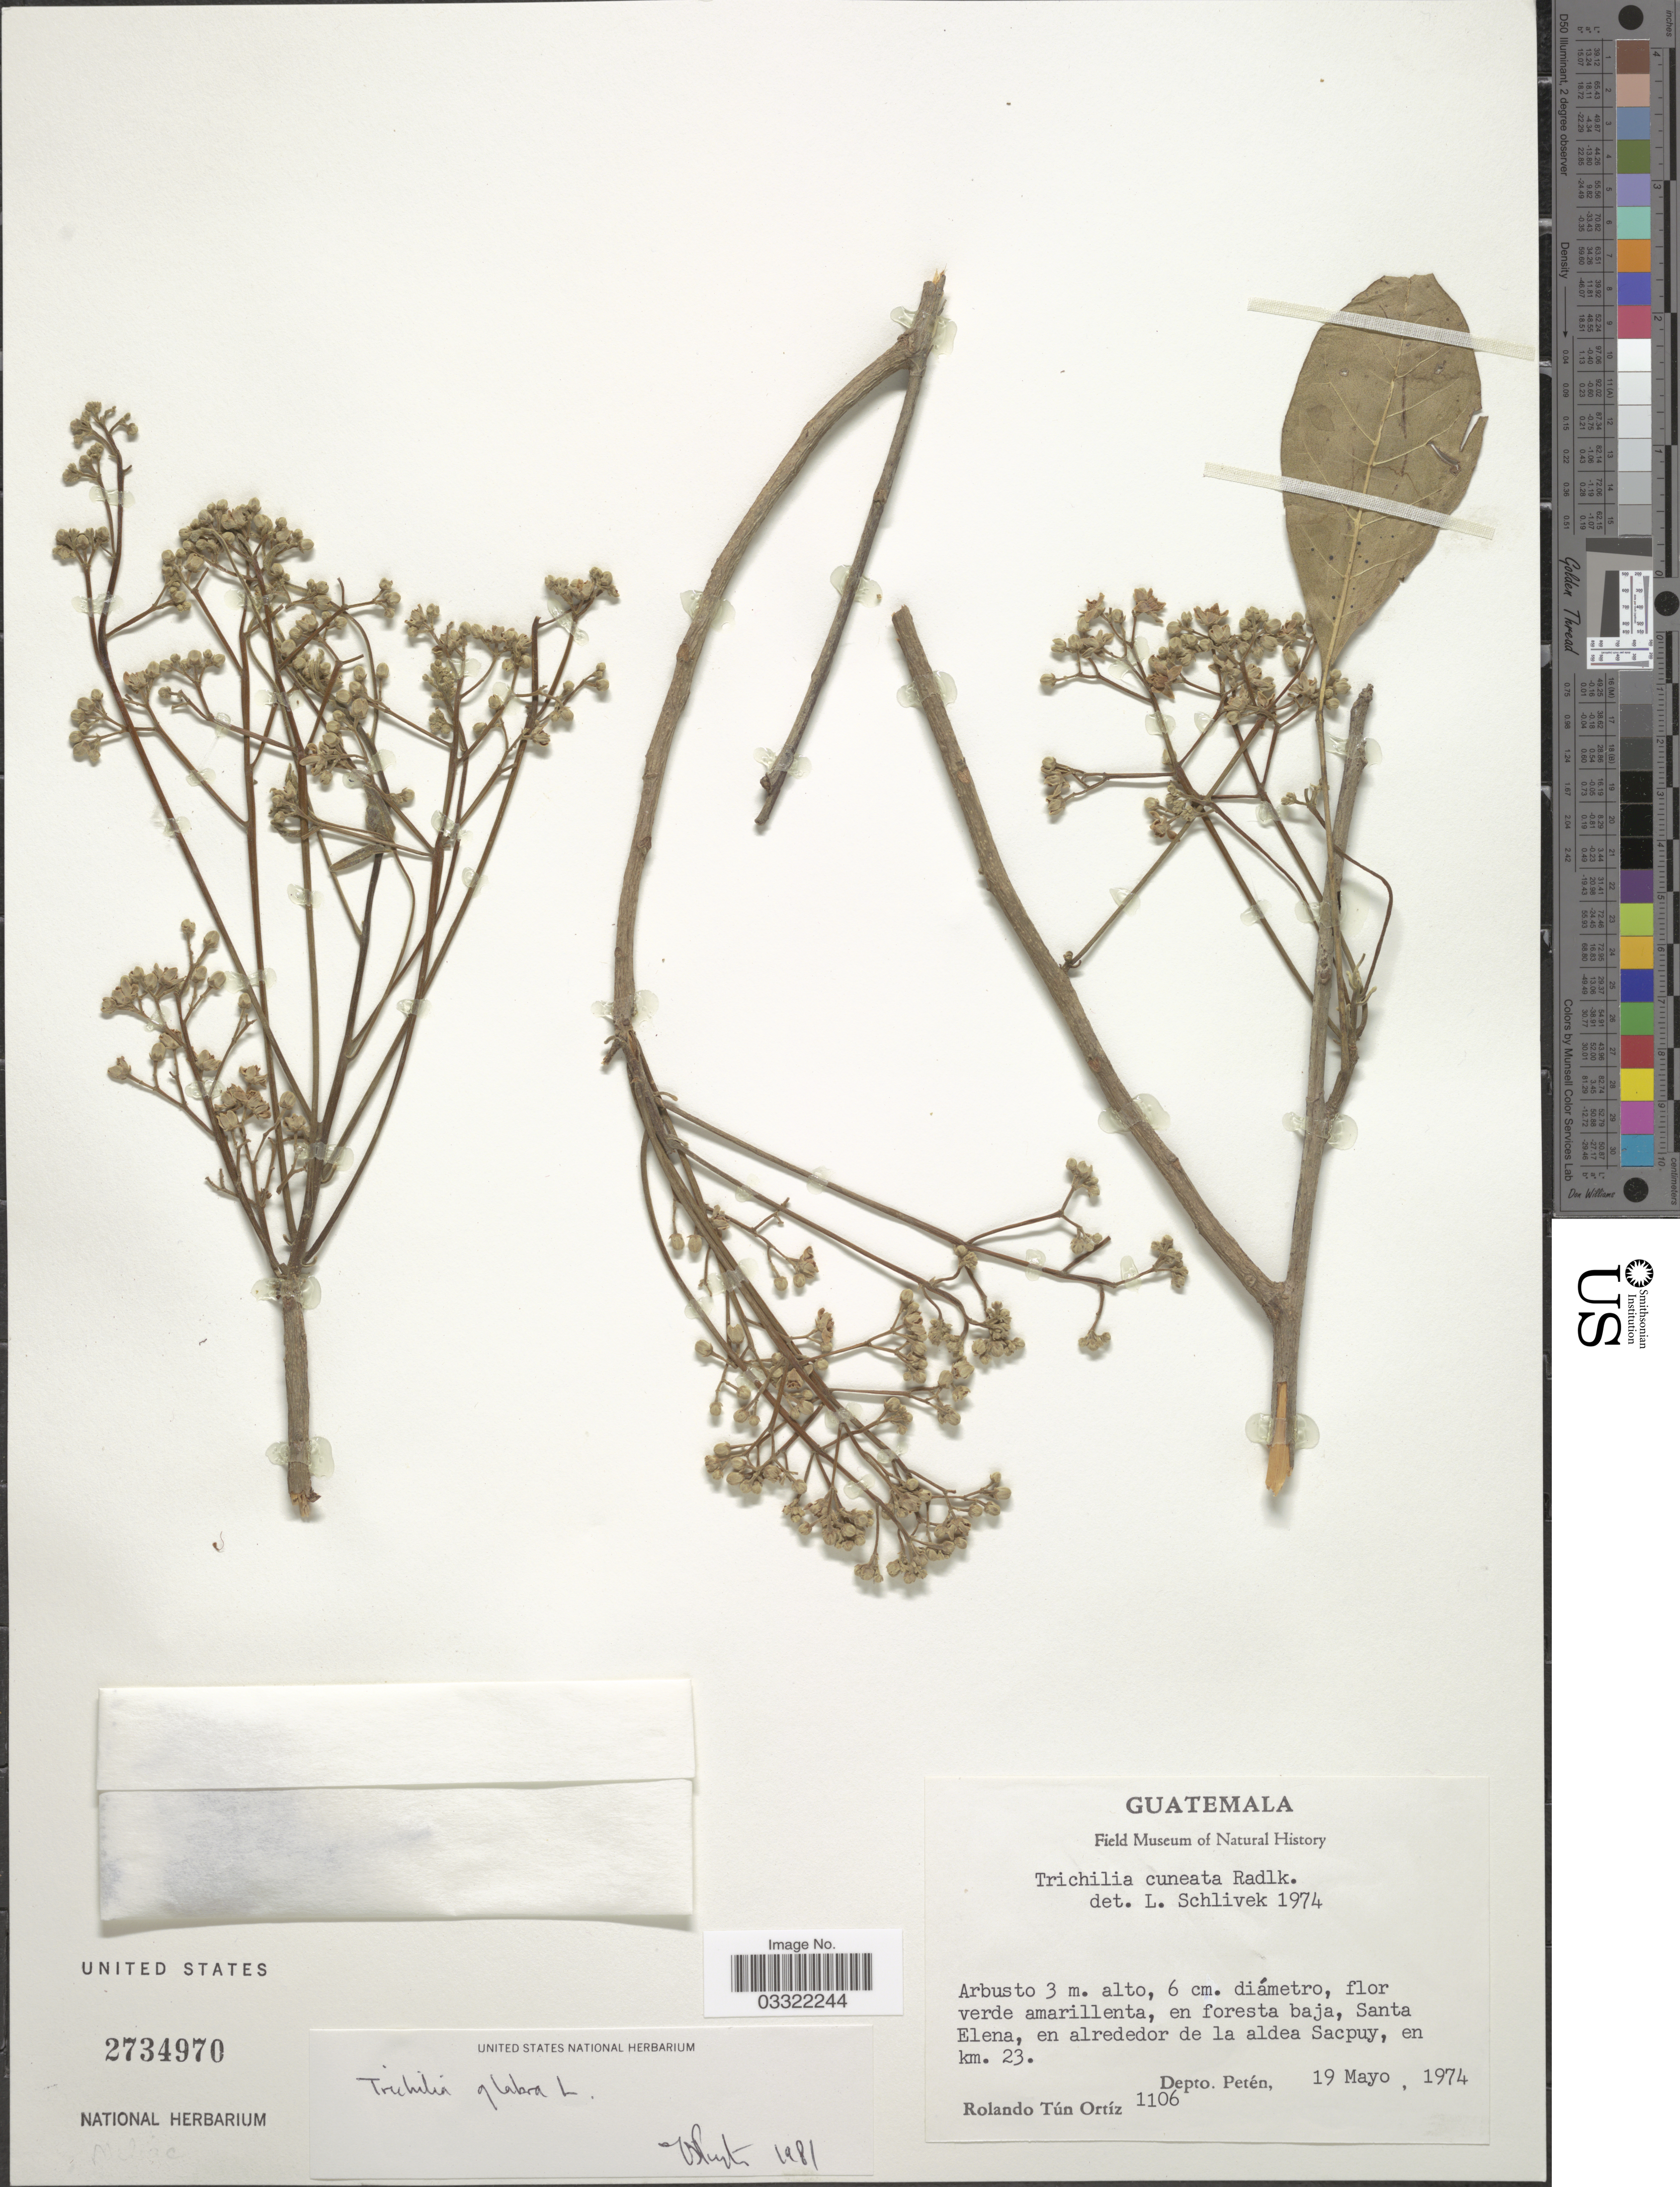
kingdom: Plantae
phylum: Tracheophyta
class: Magnoliopsida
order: Sapindales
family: Meliaceae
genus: Trichilia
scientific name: Trichilia glabra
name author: L.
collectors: R. Tún Ortíz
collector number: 1106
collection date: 1974-05-19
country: Guatemala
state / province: El Petén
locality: Santa Elena, en alrededor de la aldea Sacpuy, en km. 23. Depto. Petén.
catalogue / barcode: US 2734970